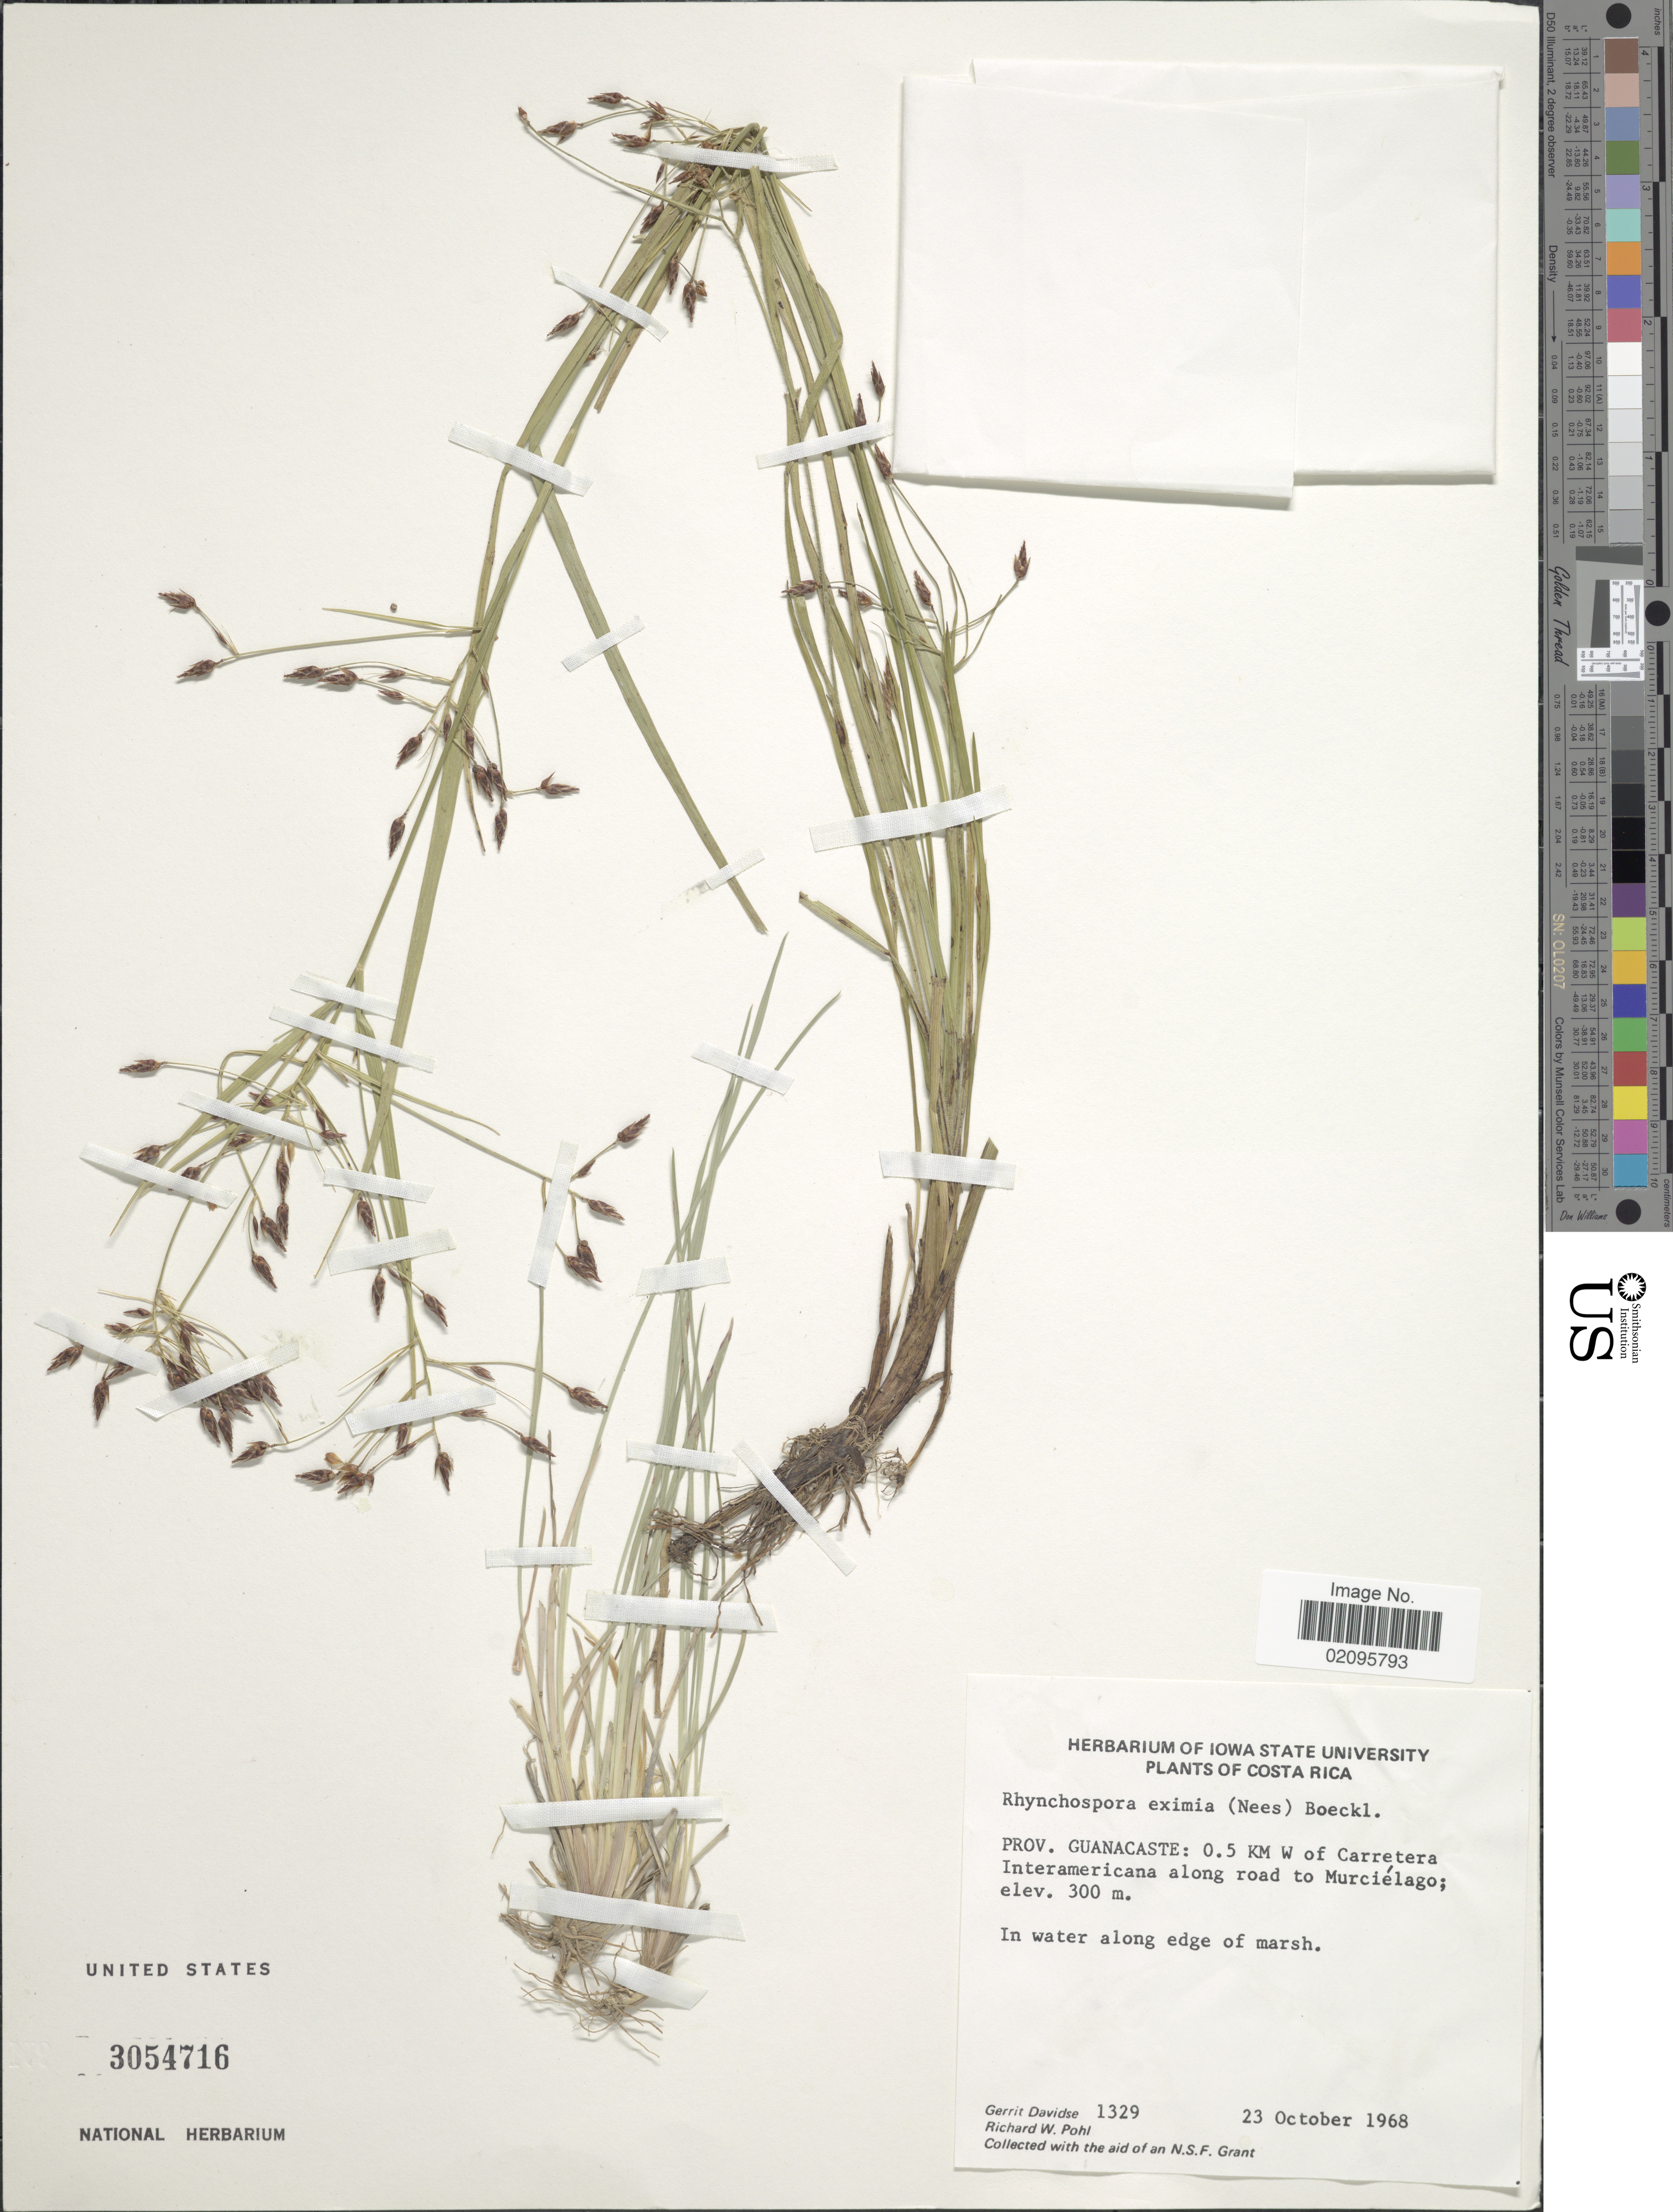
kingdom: Plantae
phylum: Tracheophyta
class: Liliopsida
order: Poales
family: Cyperaceae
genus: Rhynchospora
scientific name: Rhynchospora eximia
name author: (Nees) Boeckeler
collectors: G. Davidse & R. W. Pohl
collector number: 1329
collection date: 1968-10-23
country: Costa Rica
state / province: Guanacaste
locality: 0.5 KM W of Carretera Interamericana along road to Murcielago, in water along edge of marsh.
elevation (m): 300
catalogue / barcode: US 3054716